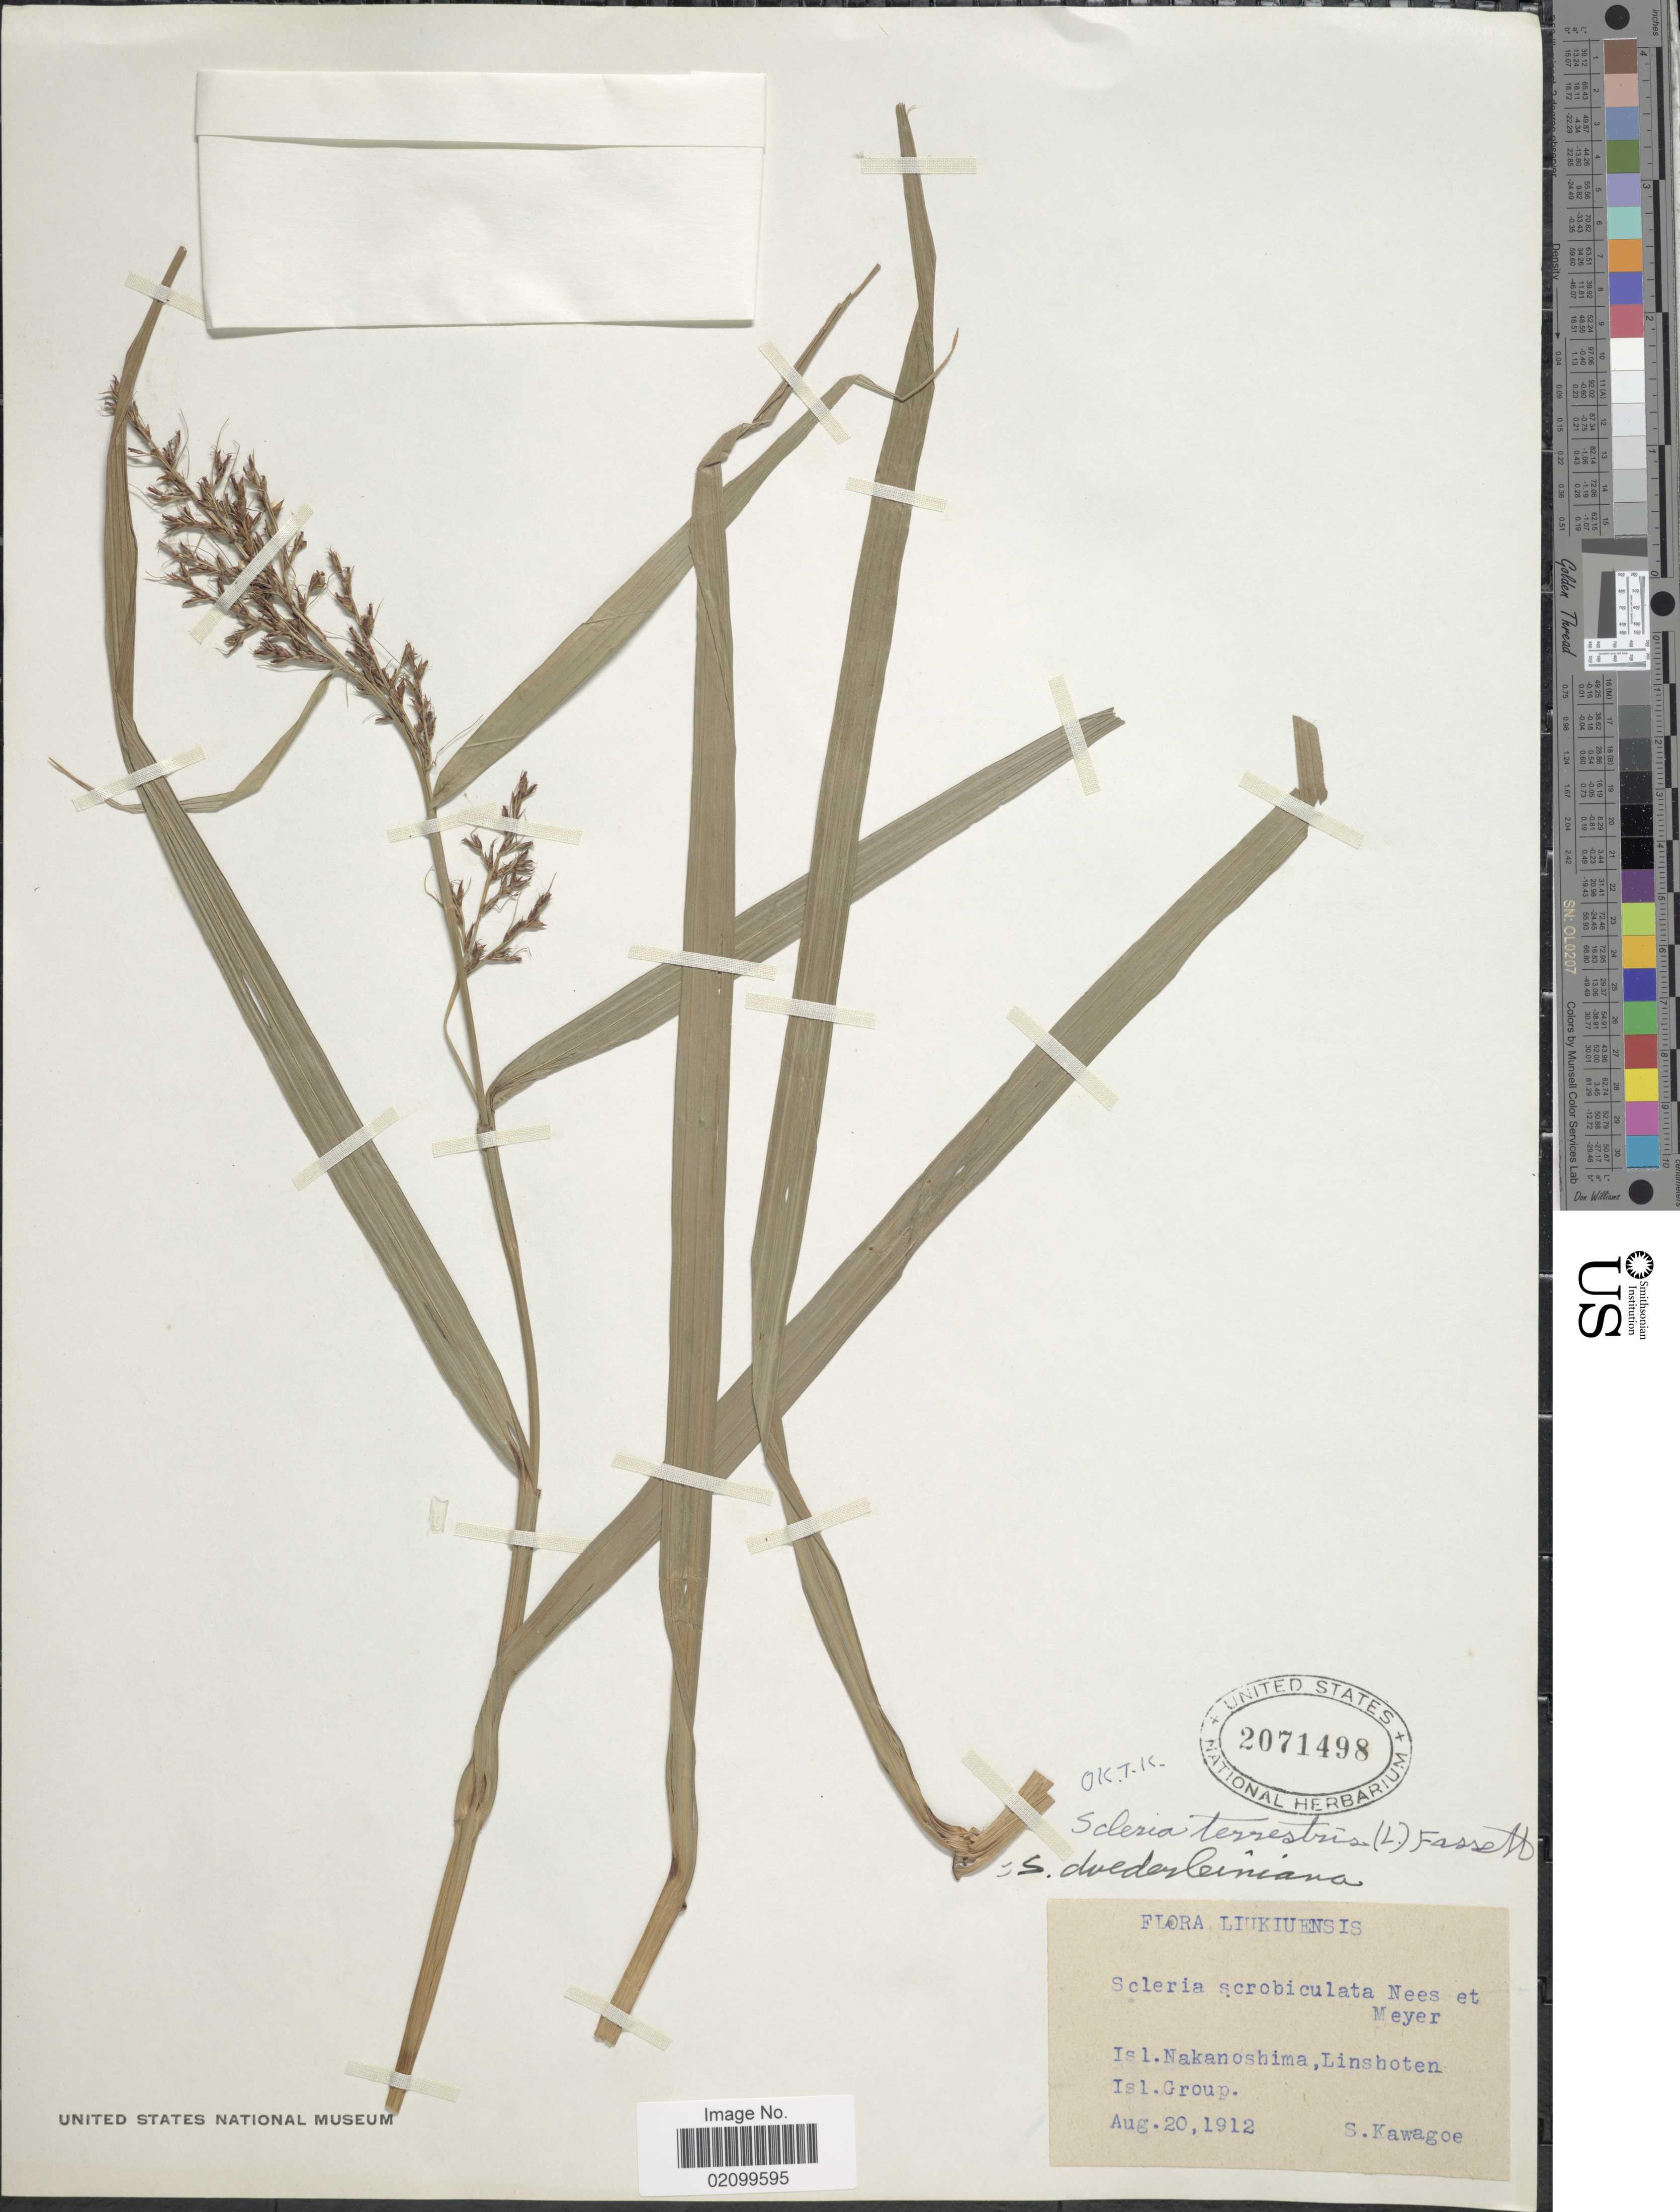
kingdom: Plantae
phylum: Tracheophyta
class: Liliopsida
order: Poales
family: Cyperaceae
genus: Scleria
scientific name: Scleria terrestris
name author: (L.) Fassett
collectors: S. Kawagoe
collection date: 1912-08-20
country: Japan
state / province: Okinawa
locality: Liukiuensis. Isl. Nakanoshima, Linshoten Isl. Group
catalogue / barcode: US 2071498